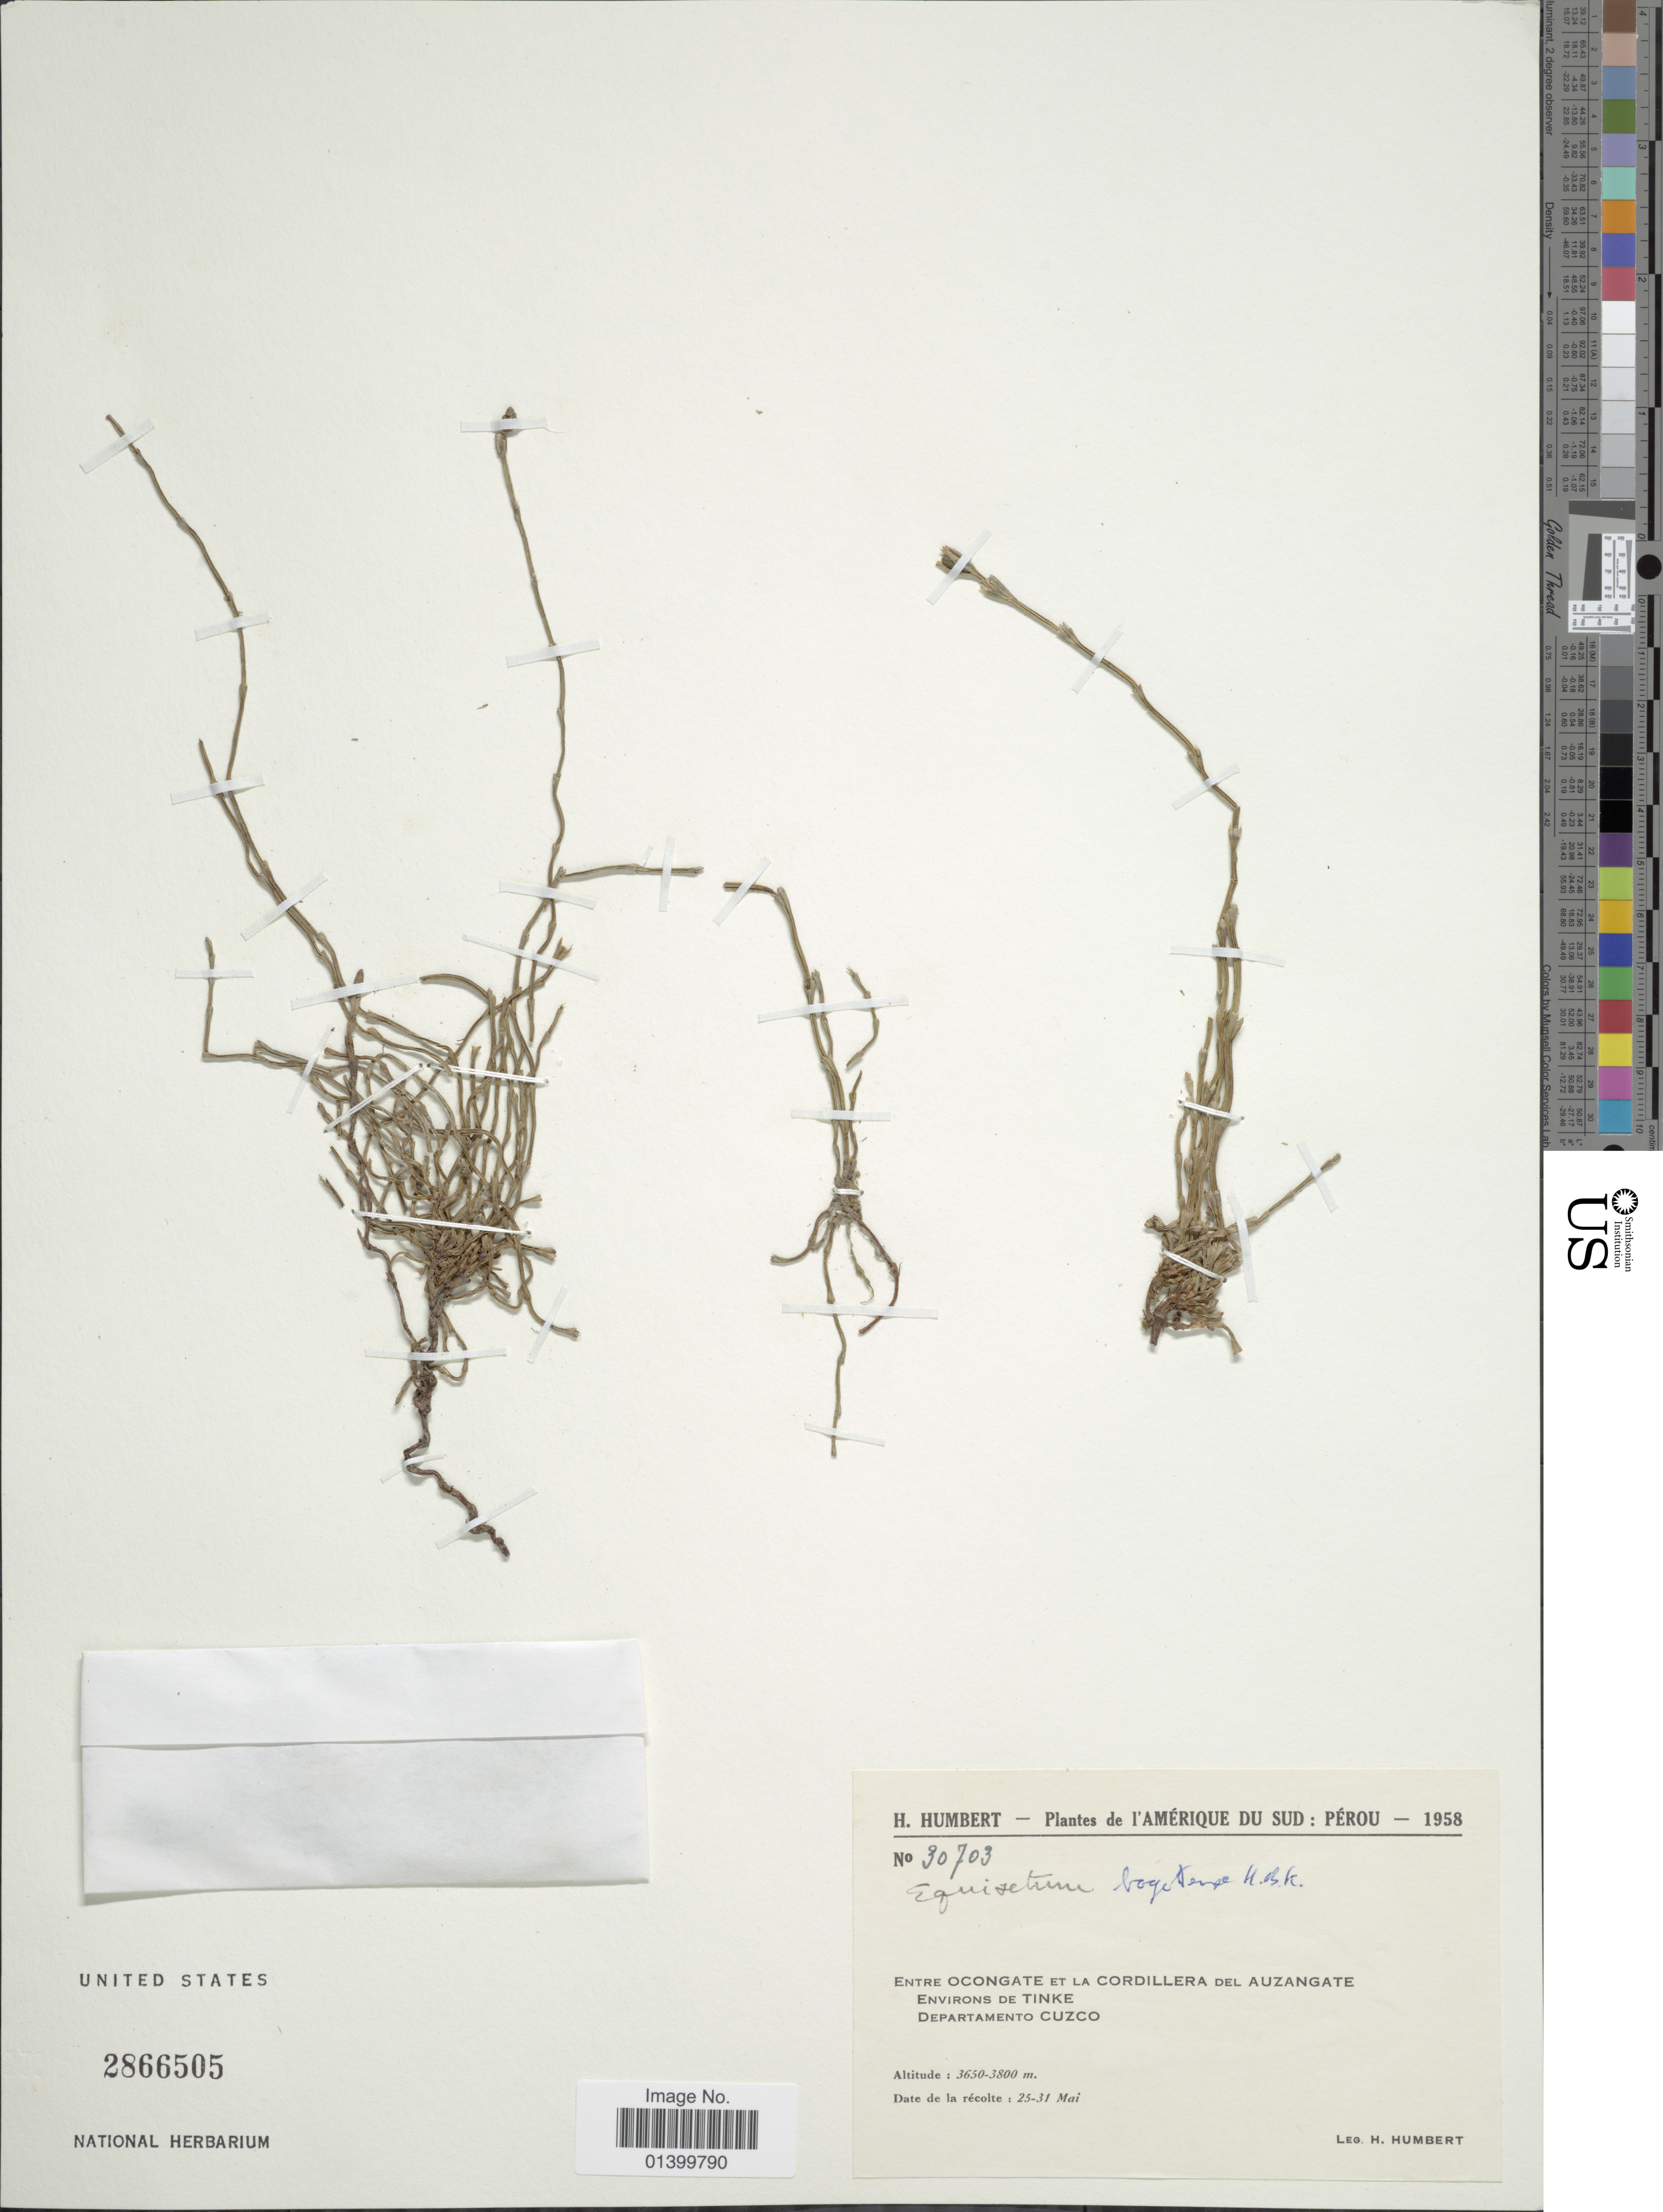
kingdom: Plantae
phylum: Tracheophyta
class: Polypodiopsida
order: Equisetales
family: Equisetaceae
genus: Equisetum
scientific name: Equisetum ramosissimum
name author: Desf.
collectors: H. Humbert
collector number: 30703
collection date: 1958-05-25/1958-05-31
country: Paraguay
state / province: Cordillera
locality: Plantes de l'Amérique du Sud: Pérou. Entre Ocongate et la Cordillera del Auzangate. Environs de Tinke. Departamento Cuzco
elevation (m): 3650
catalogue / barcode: US 2866505